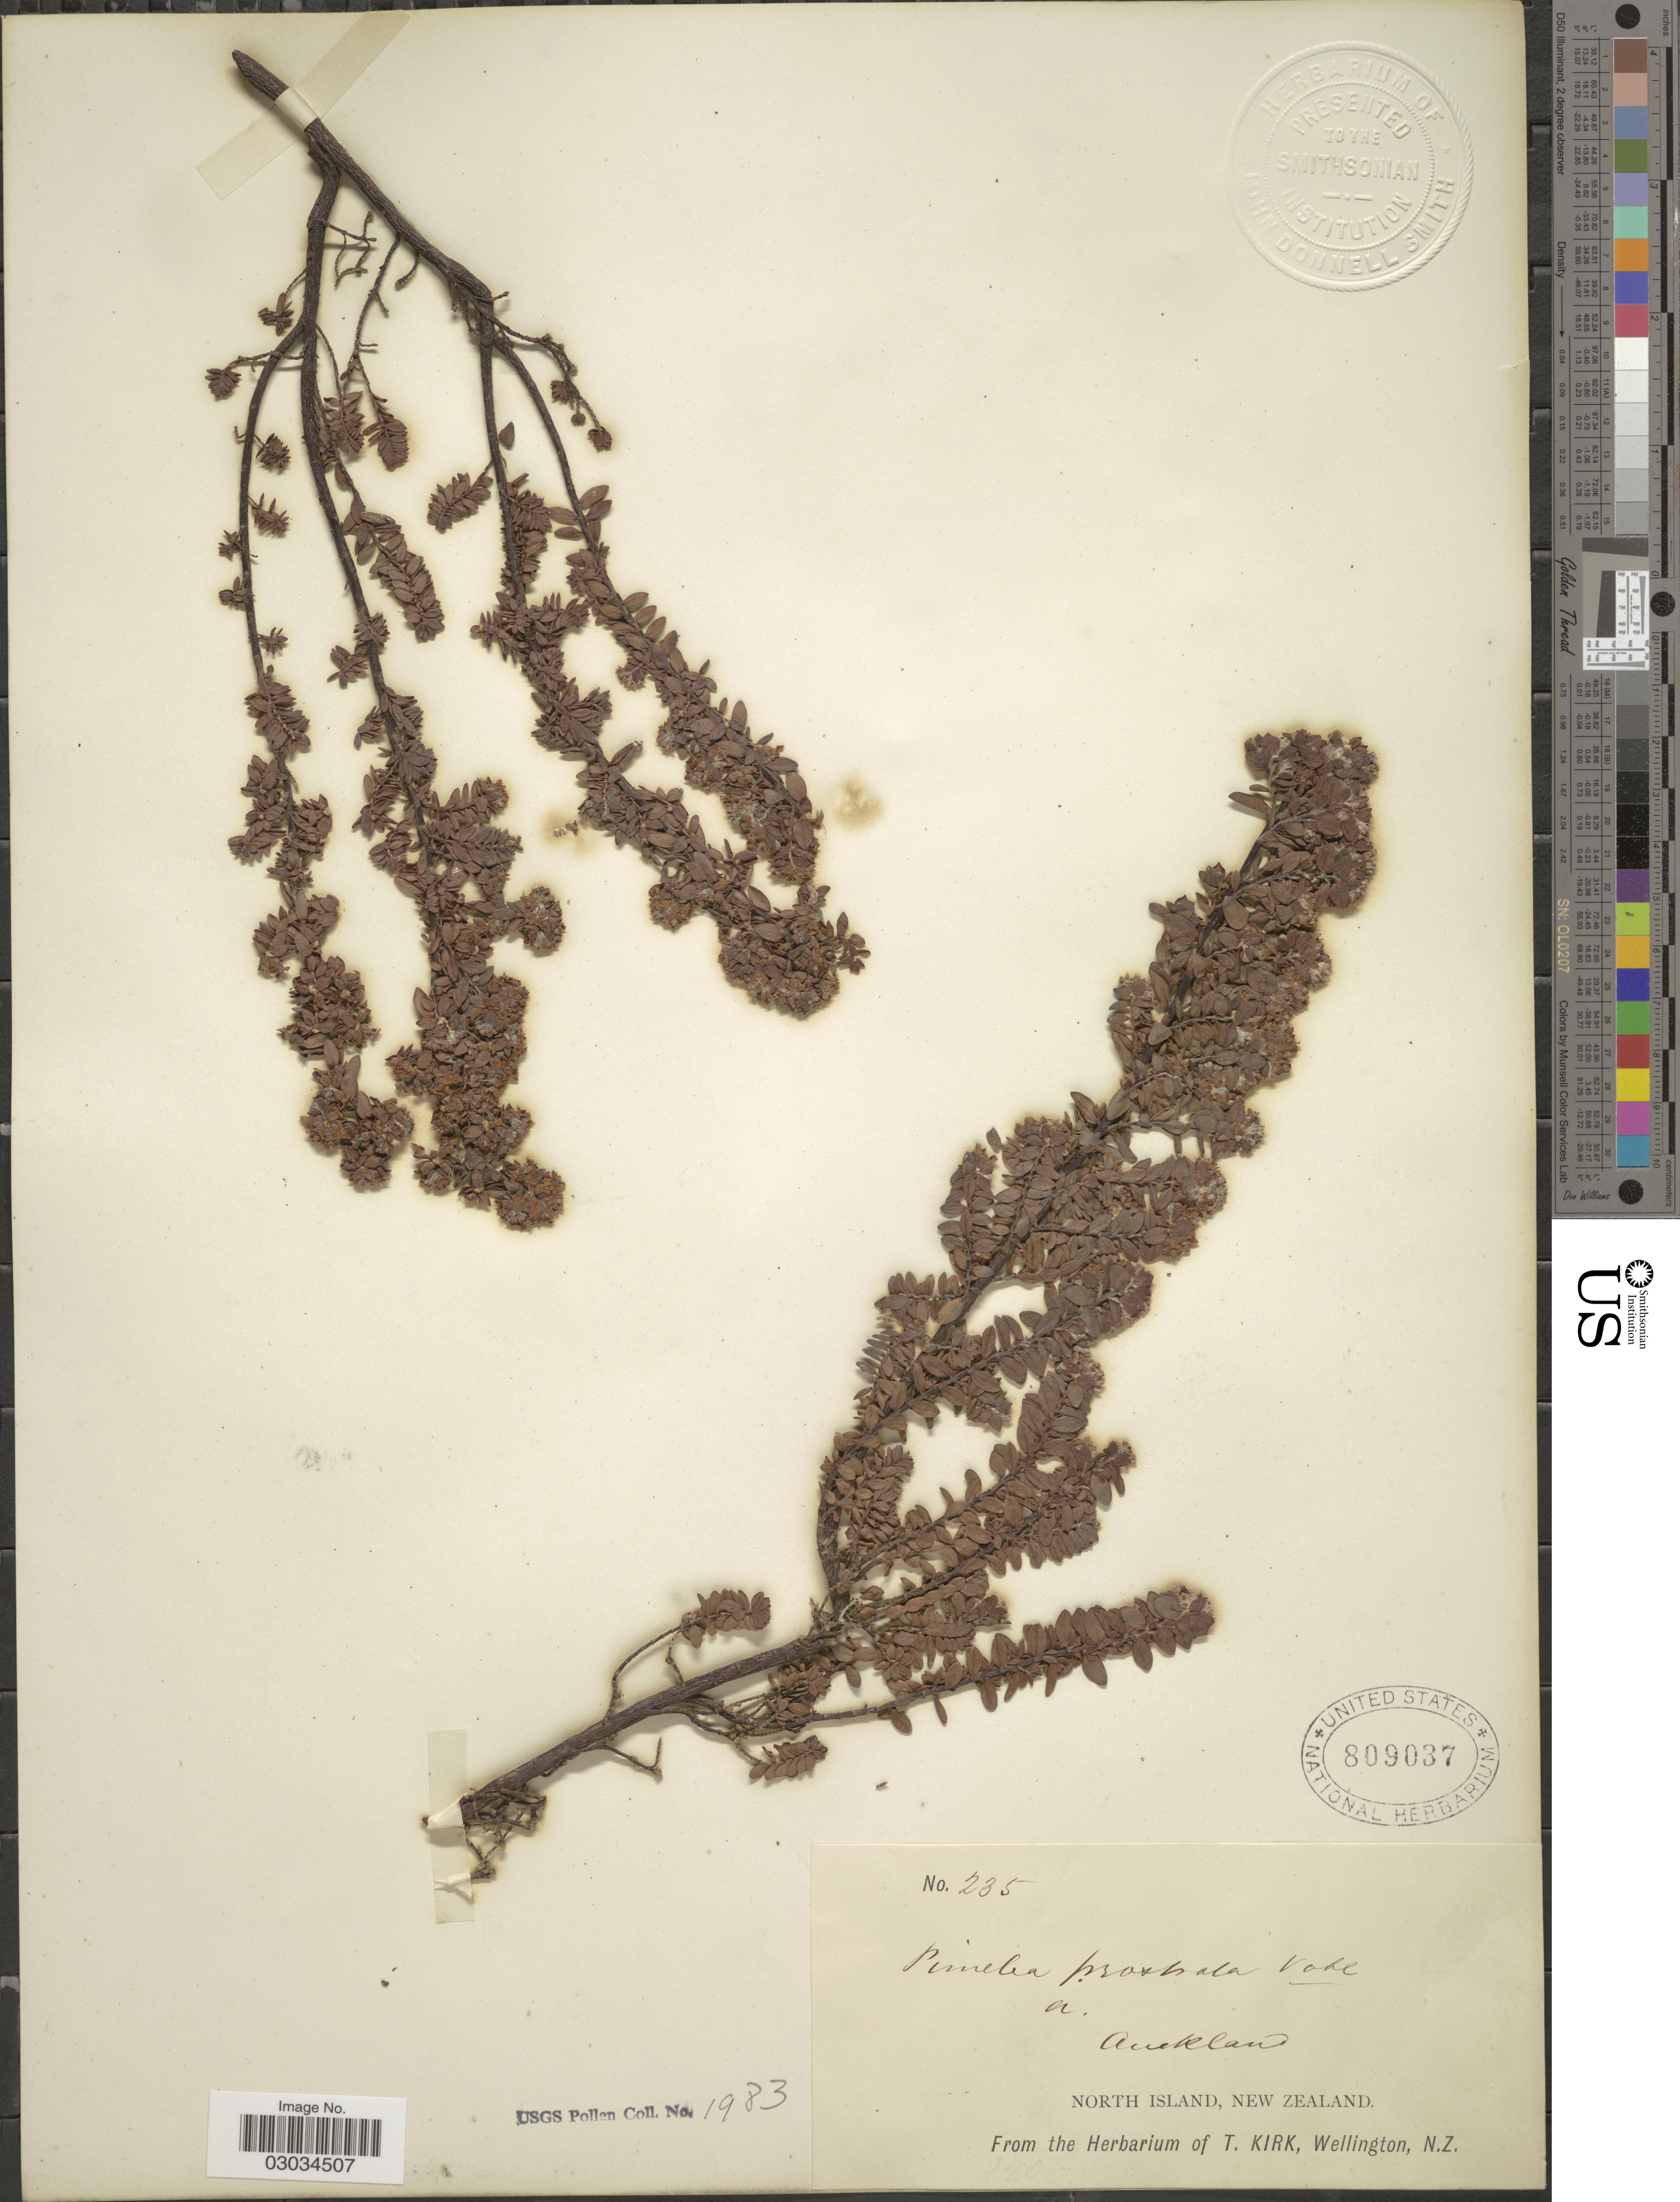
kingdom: Plantae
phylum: Tracheophyta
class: Magnoliopsida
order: Malvales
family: Thymelaeaceae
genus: Pimelea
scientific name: Pimelea prostrata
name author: Willd.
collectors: ex herb. T. Kirk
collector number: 235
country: New Zealand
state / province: Auckland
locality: North Island.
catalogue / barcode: US 809037